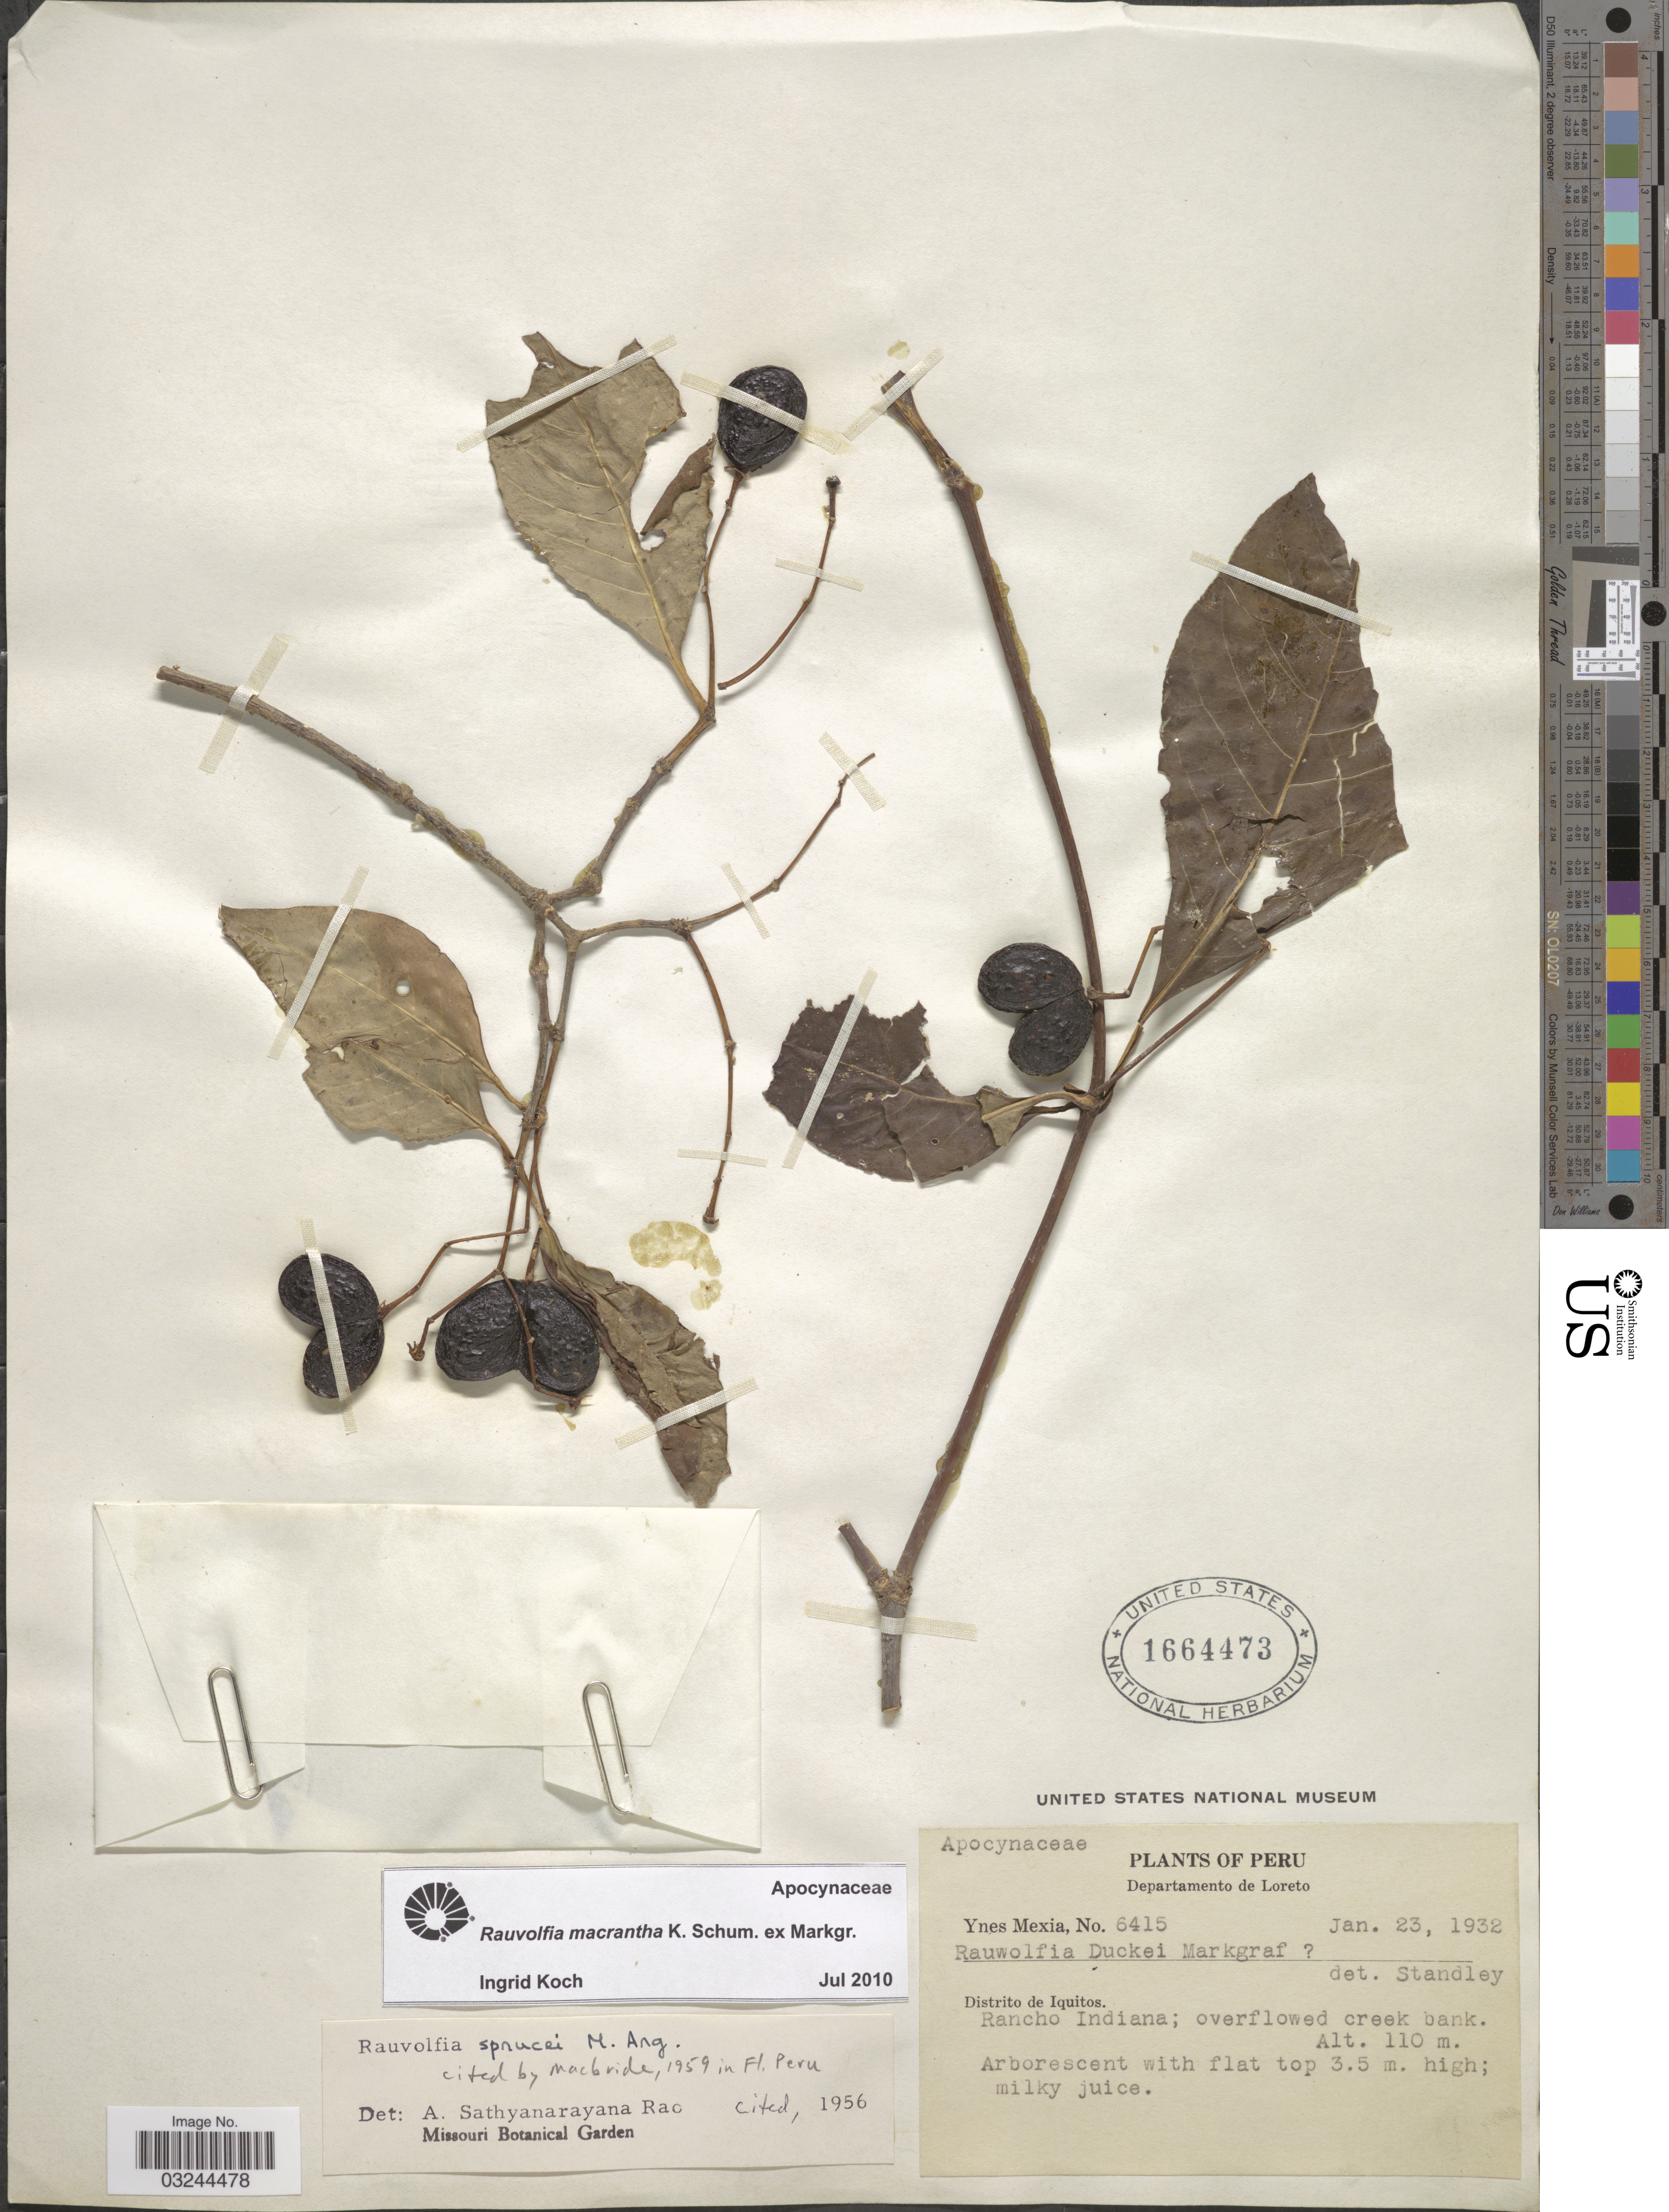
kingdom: Plantae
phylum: Tracheophyta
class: Magnoliopsida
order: Gentianales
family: Apocynaceae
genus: Rauvolfia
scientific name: Rauvolfia macrantha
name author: K. Schum. ex Markgr.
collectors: Y. Mexia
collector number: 6415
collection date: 1932-01-23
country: Peru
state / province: Loreto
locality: Departamento de Loreto. Distrito de Iquitos. Rancho Indiana; overflowed creek bank.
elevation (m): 110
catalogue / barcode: US 1664473